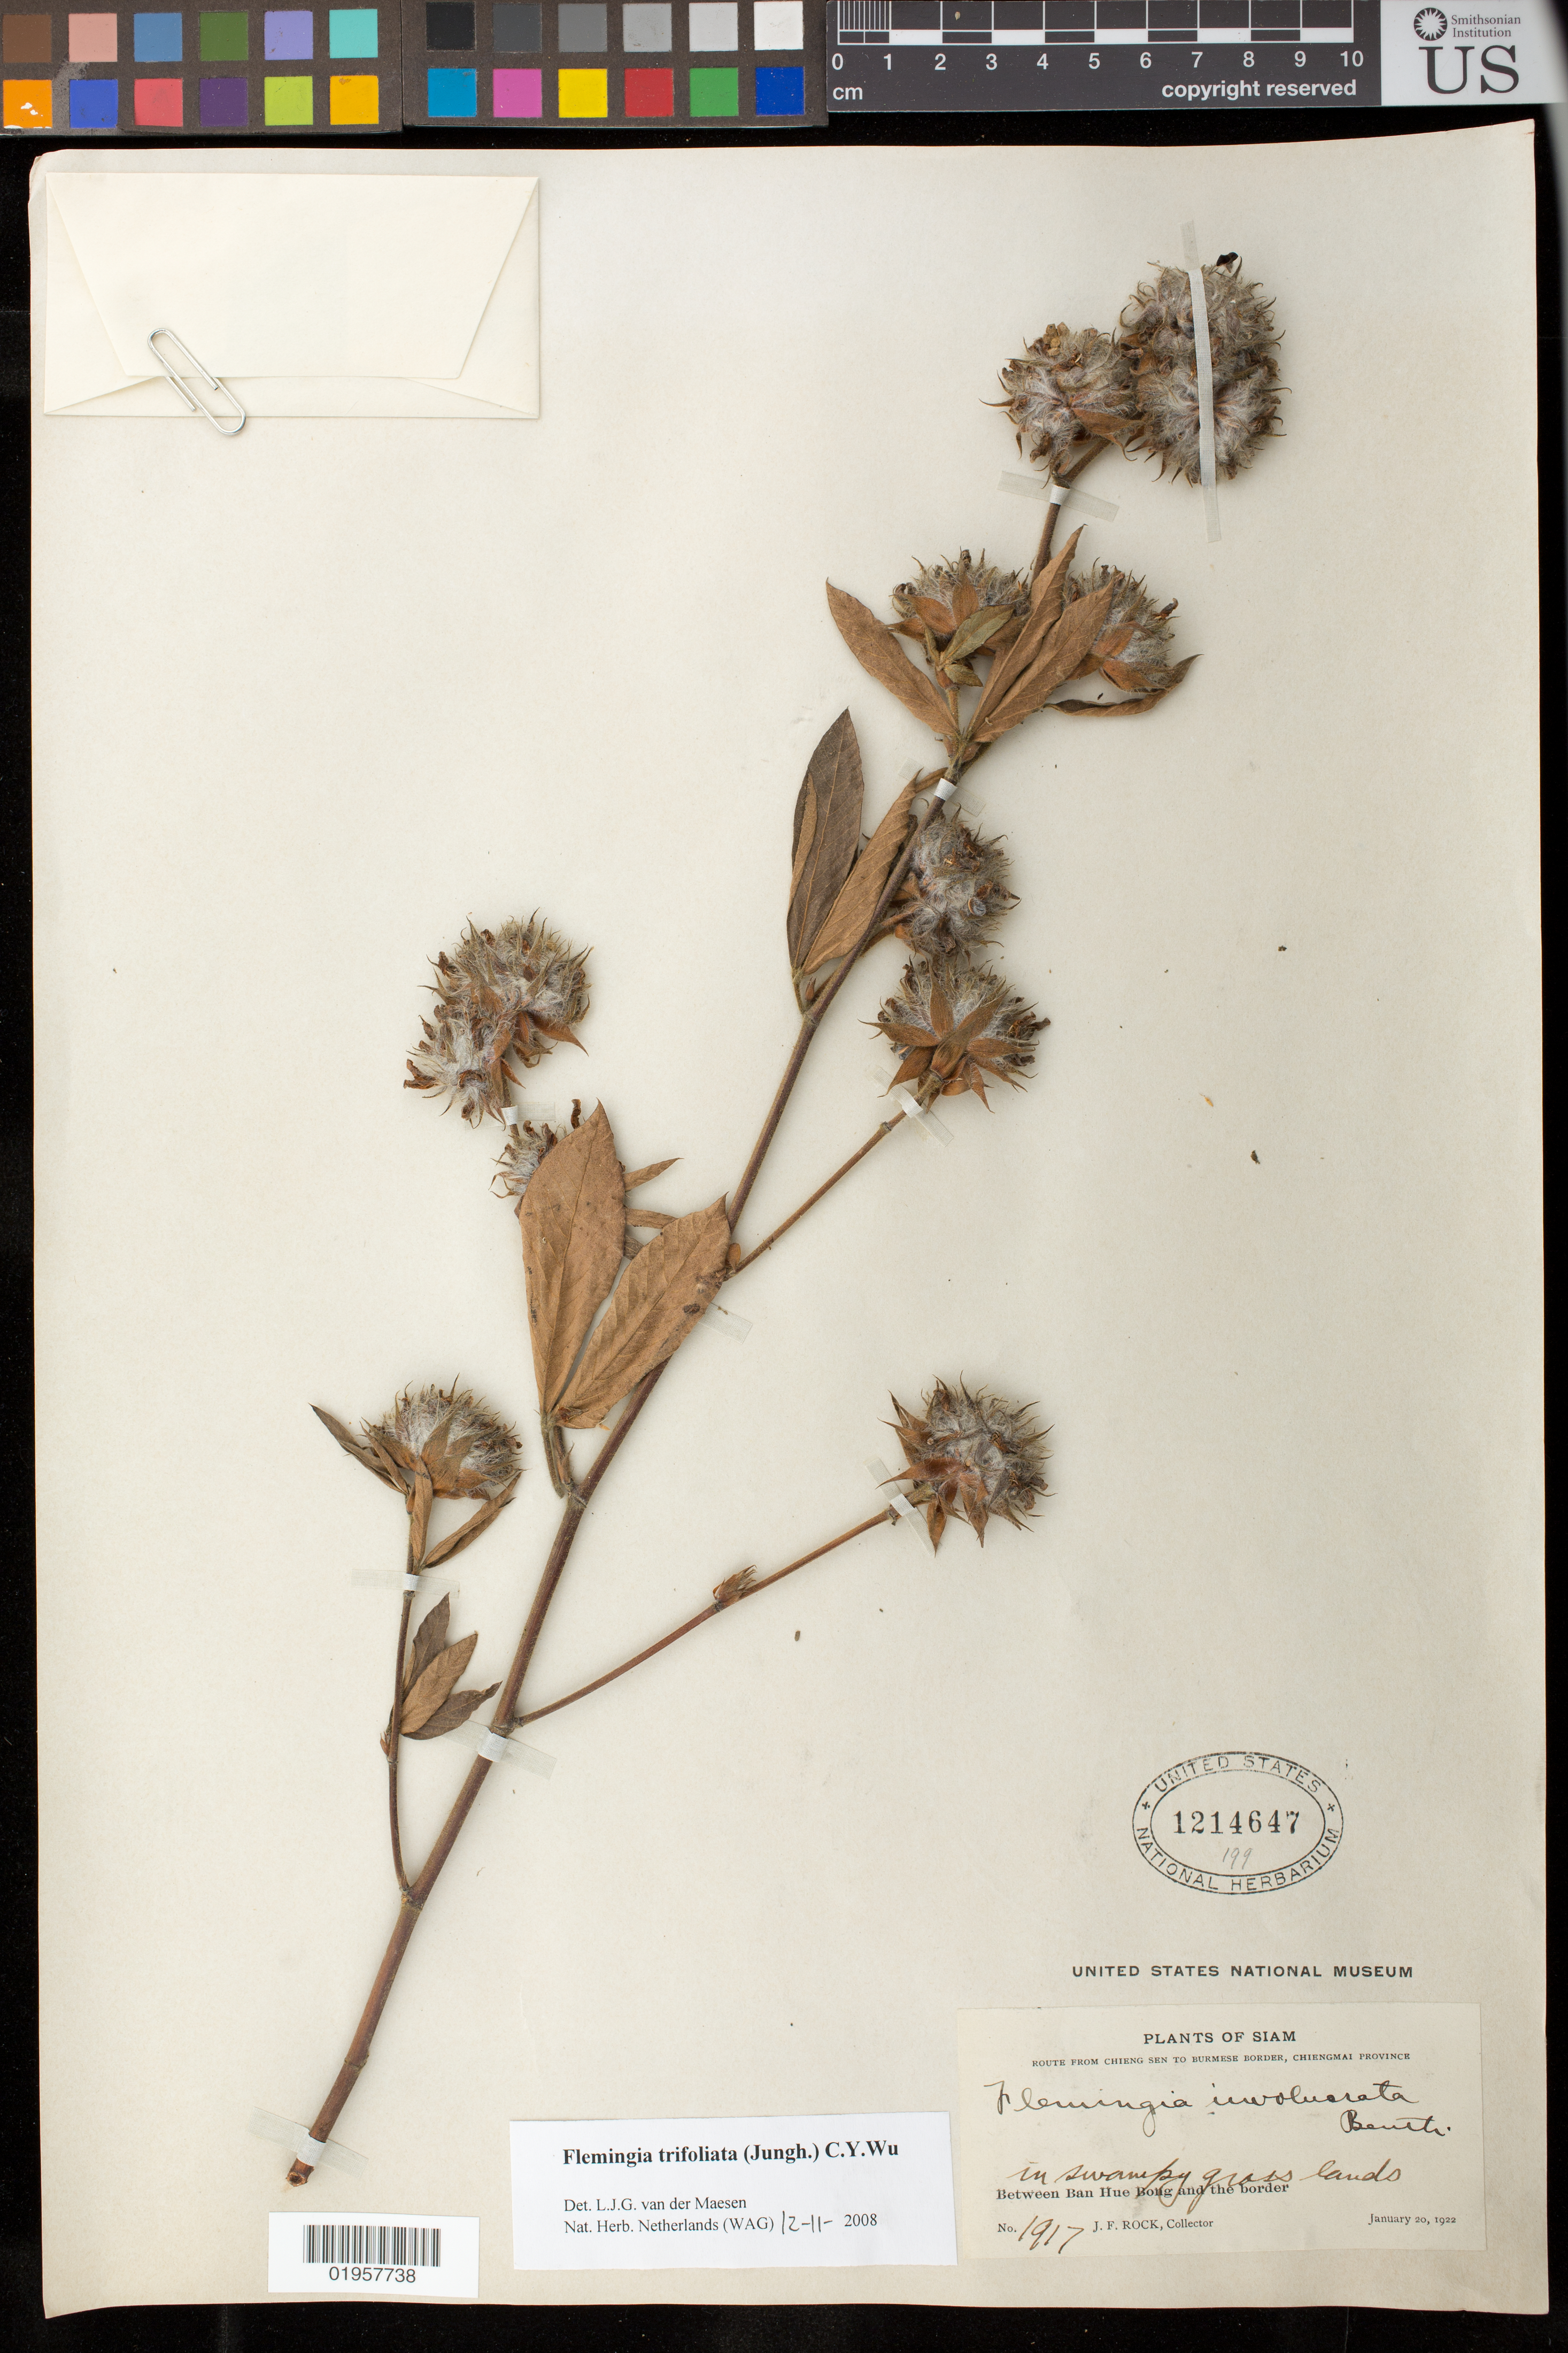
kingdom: Plantae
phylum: Tracheophyta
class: Magnoliopsida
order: Fabales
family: Fabaceae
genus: Flemingia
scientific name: Flemingia trifoliata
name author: (Jungh.) C.Y. Wu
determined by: Van Der Maesen, L. J. G., (WAG), Wageningen University (Netherlands)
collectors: J. F. Rock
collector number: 1917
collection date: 1922-01-20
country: Thailand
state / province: Chiang Mai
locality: Siam [Thailand]. Route from Chieng Sen to Burmese Border. Between Ban Hue Bong and the border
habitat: In swampy grass lands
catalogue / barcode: US 1214647